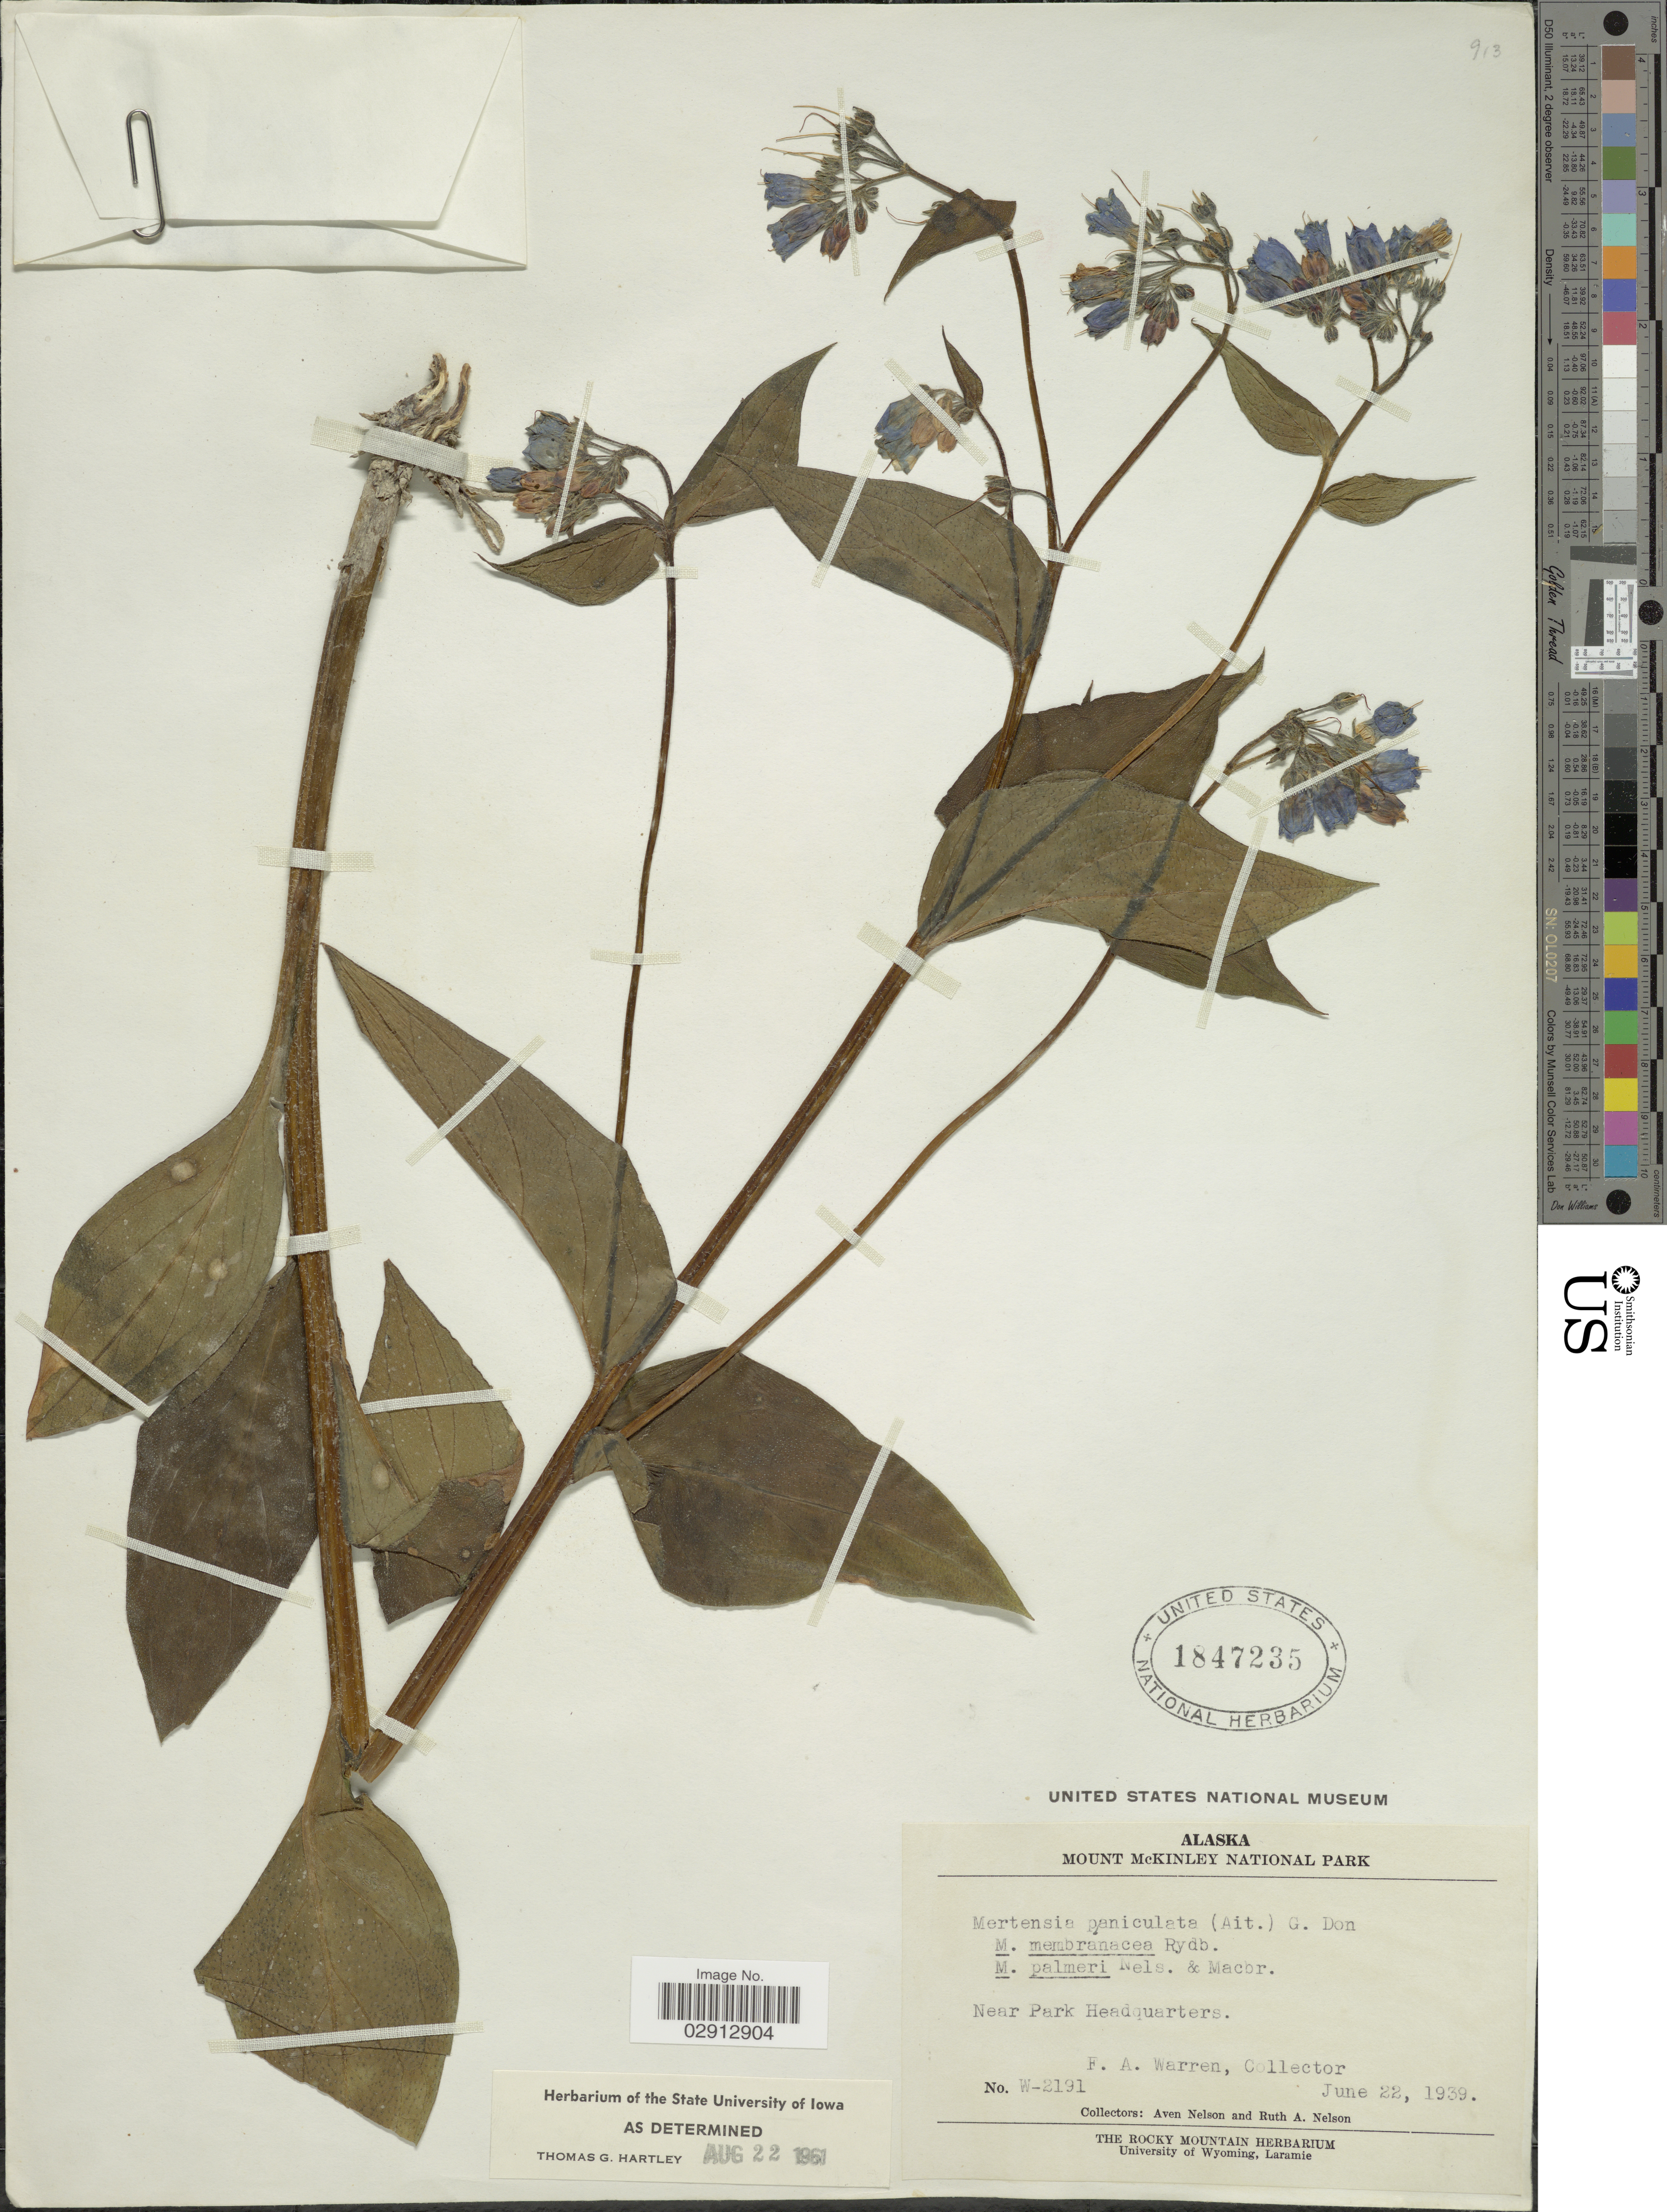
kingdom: Plantae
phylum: Tracheophyta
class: Magnoliopsida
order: Boraginales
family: Boraginaceae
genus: Mertensia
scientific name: Mertensia paniculata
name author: (Aiton) G. Don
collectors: F. Warren, A. Nelson & R. A. Nelson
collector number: W-2191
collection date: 1939-06-22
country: United States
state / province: Alaska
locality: Mount McKinley National Park. Near Park Headquarters.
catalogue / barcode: US 1847235